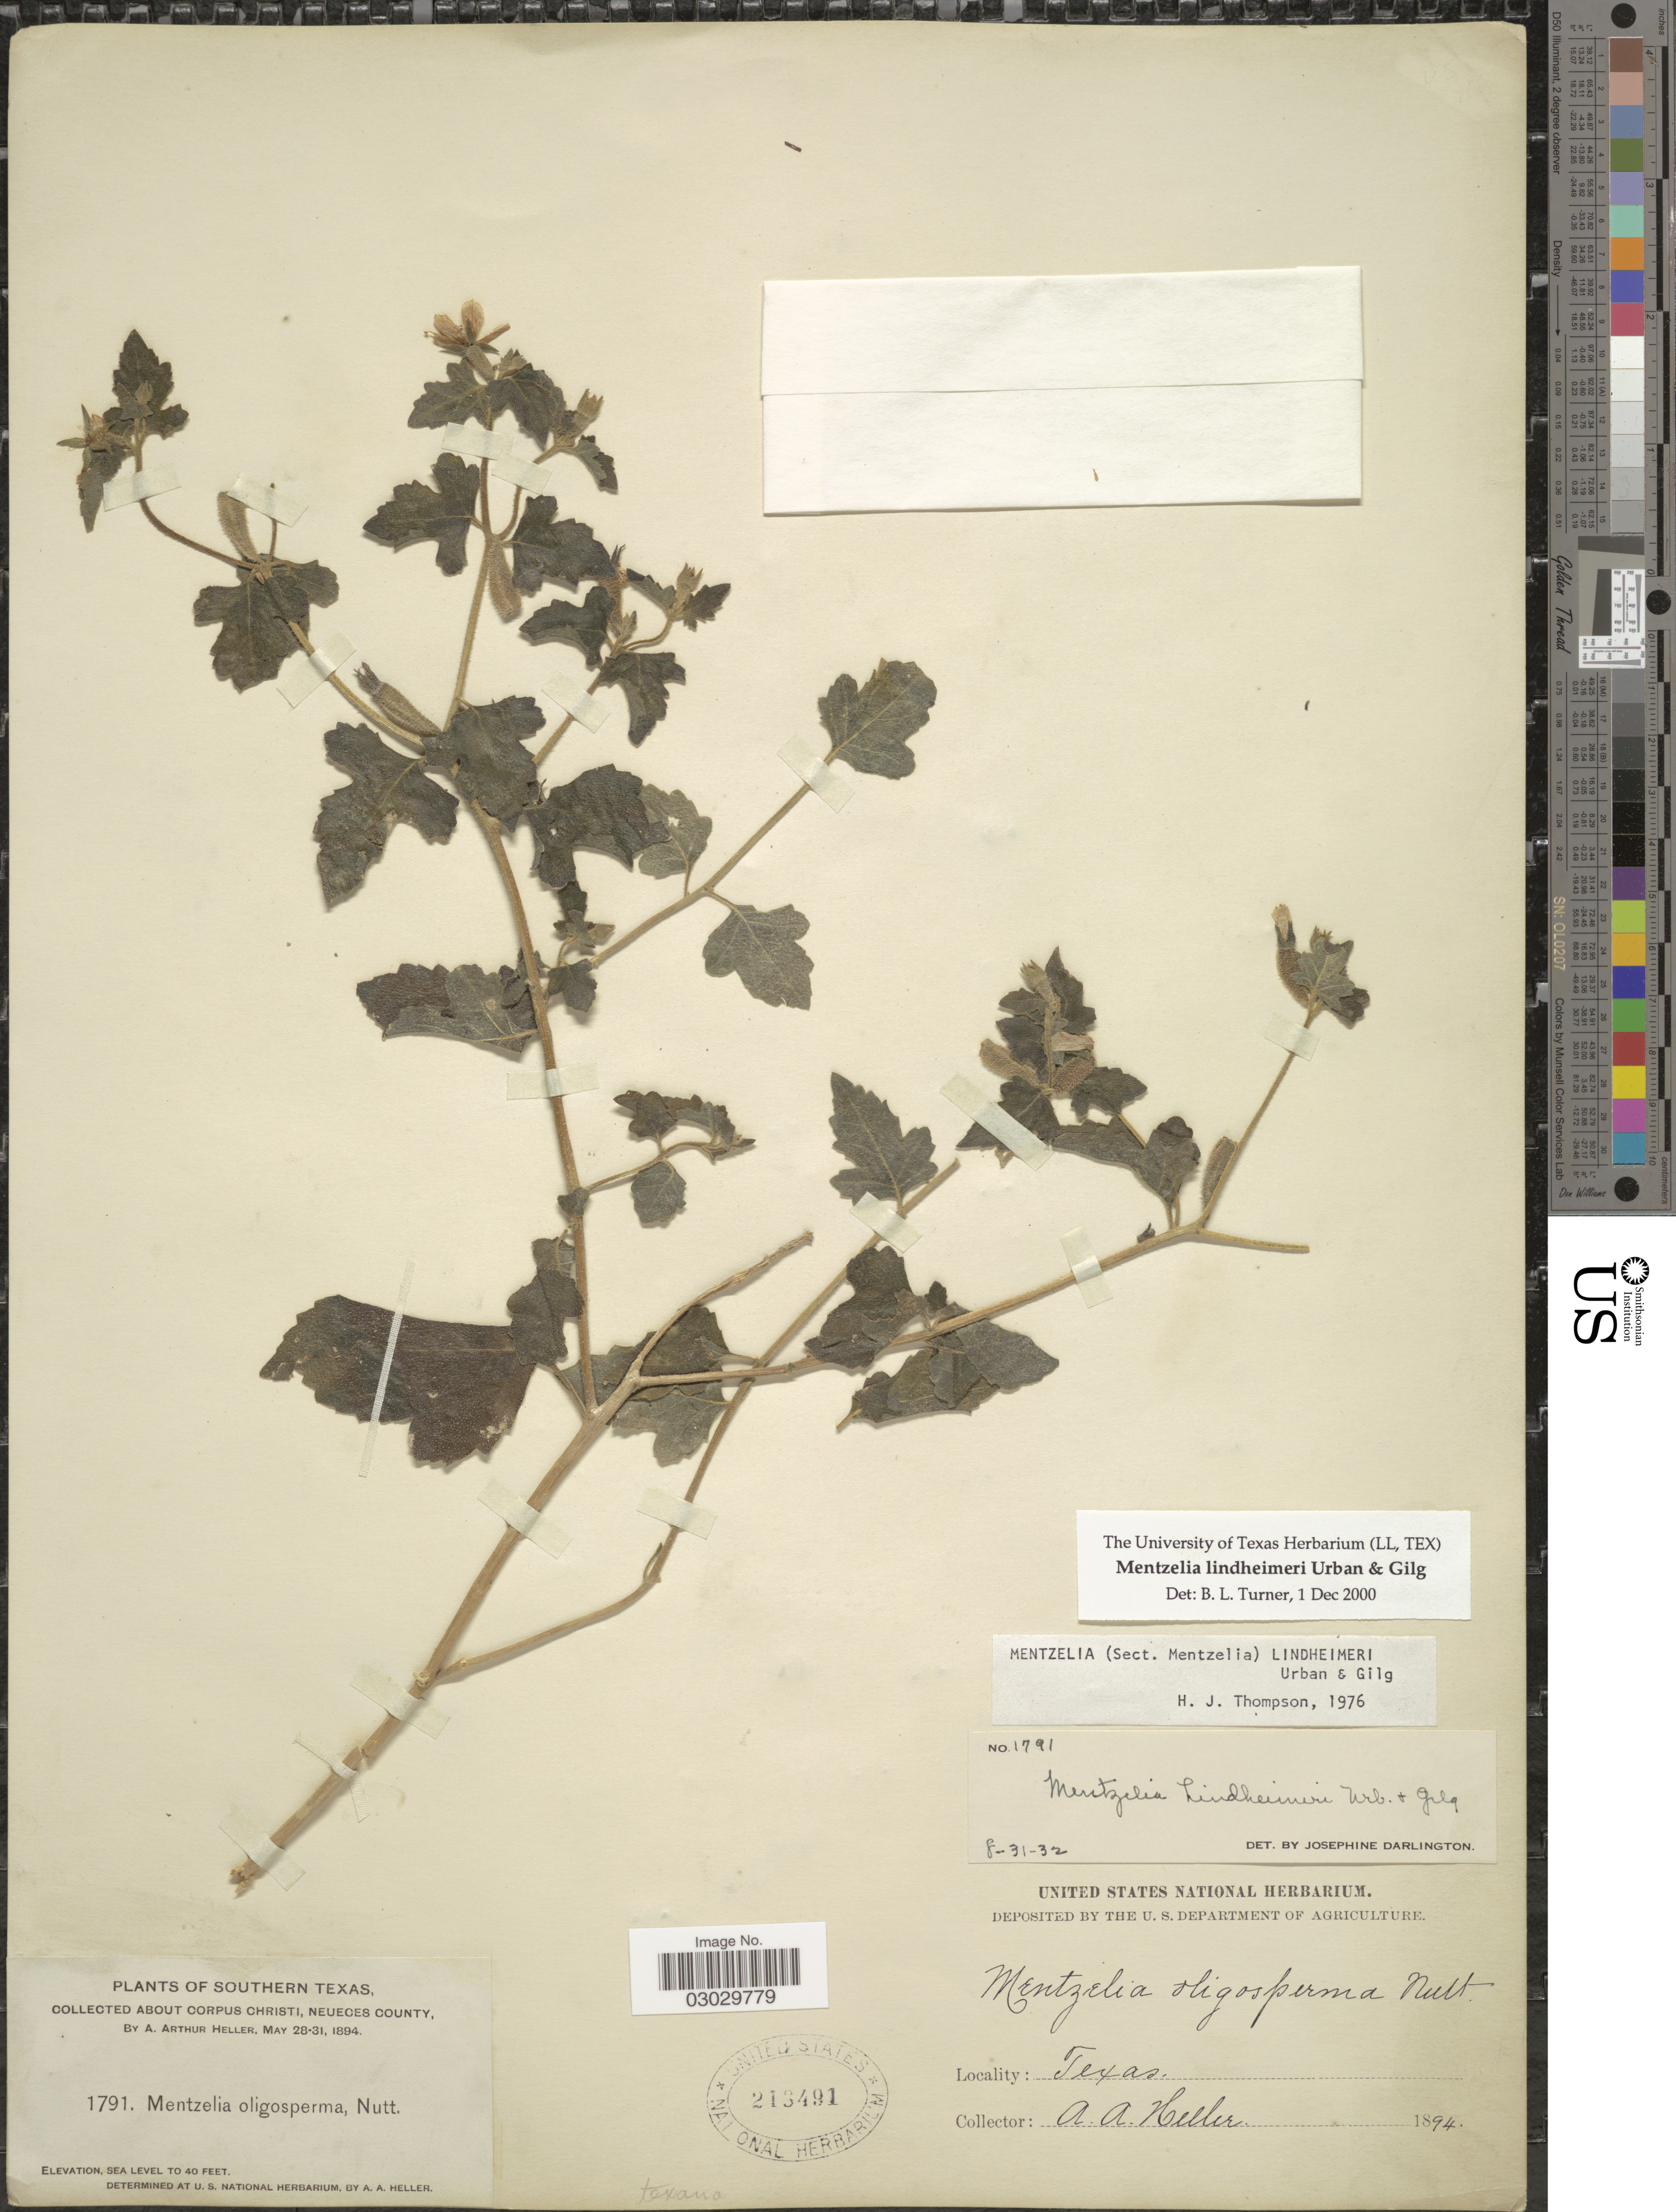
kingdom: Plantae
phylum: Tracheophyta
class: Magnoliopsida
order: Cornales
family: Loasaceae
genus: Mentzelia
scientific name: Mentzelia lindheimeri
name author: Urb. & Gilg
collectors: A. A. Heller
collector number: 1791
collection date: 1894-05-28/1894-05-31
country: United States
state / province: Texas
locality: Southern Texas, Collected about Corpus Christi, Neueces County.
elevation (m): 0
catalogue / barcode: US 213491